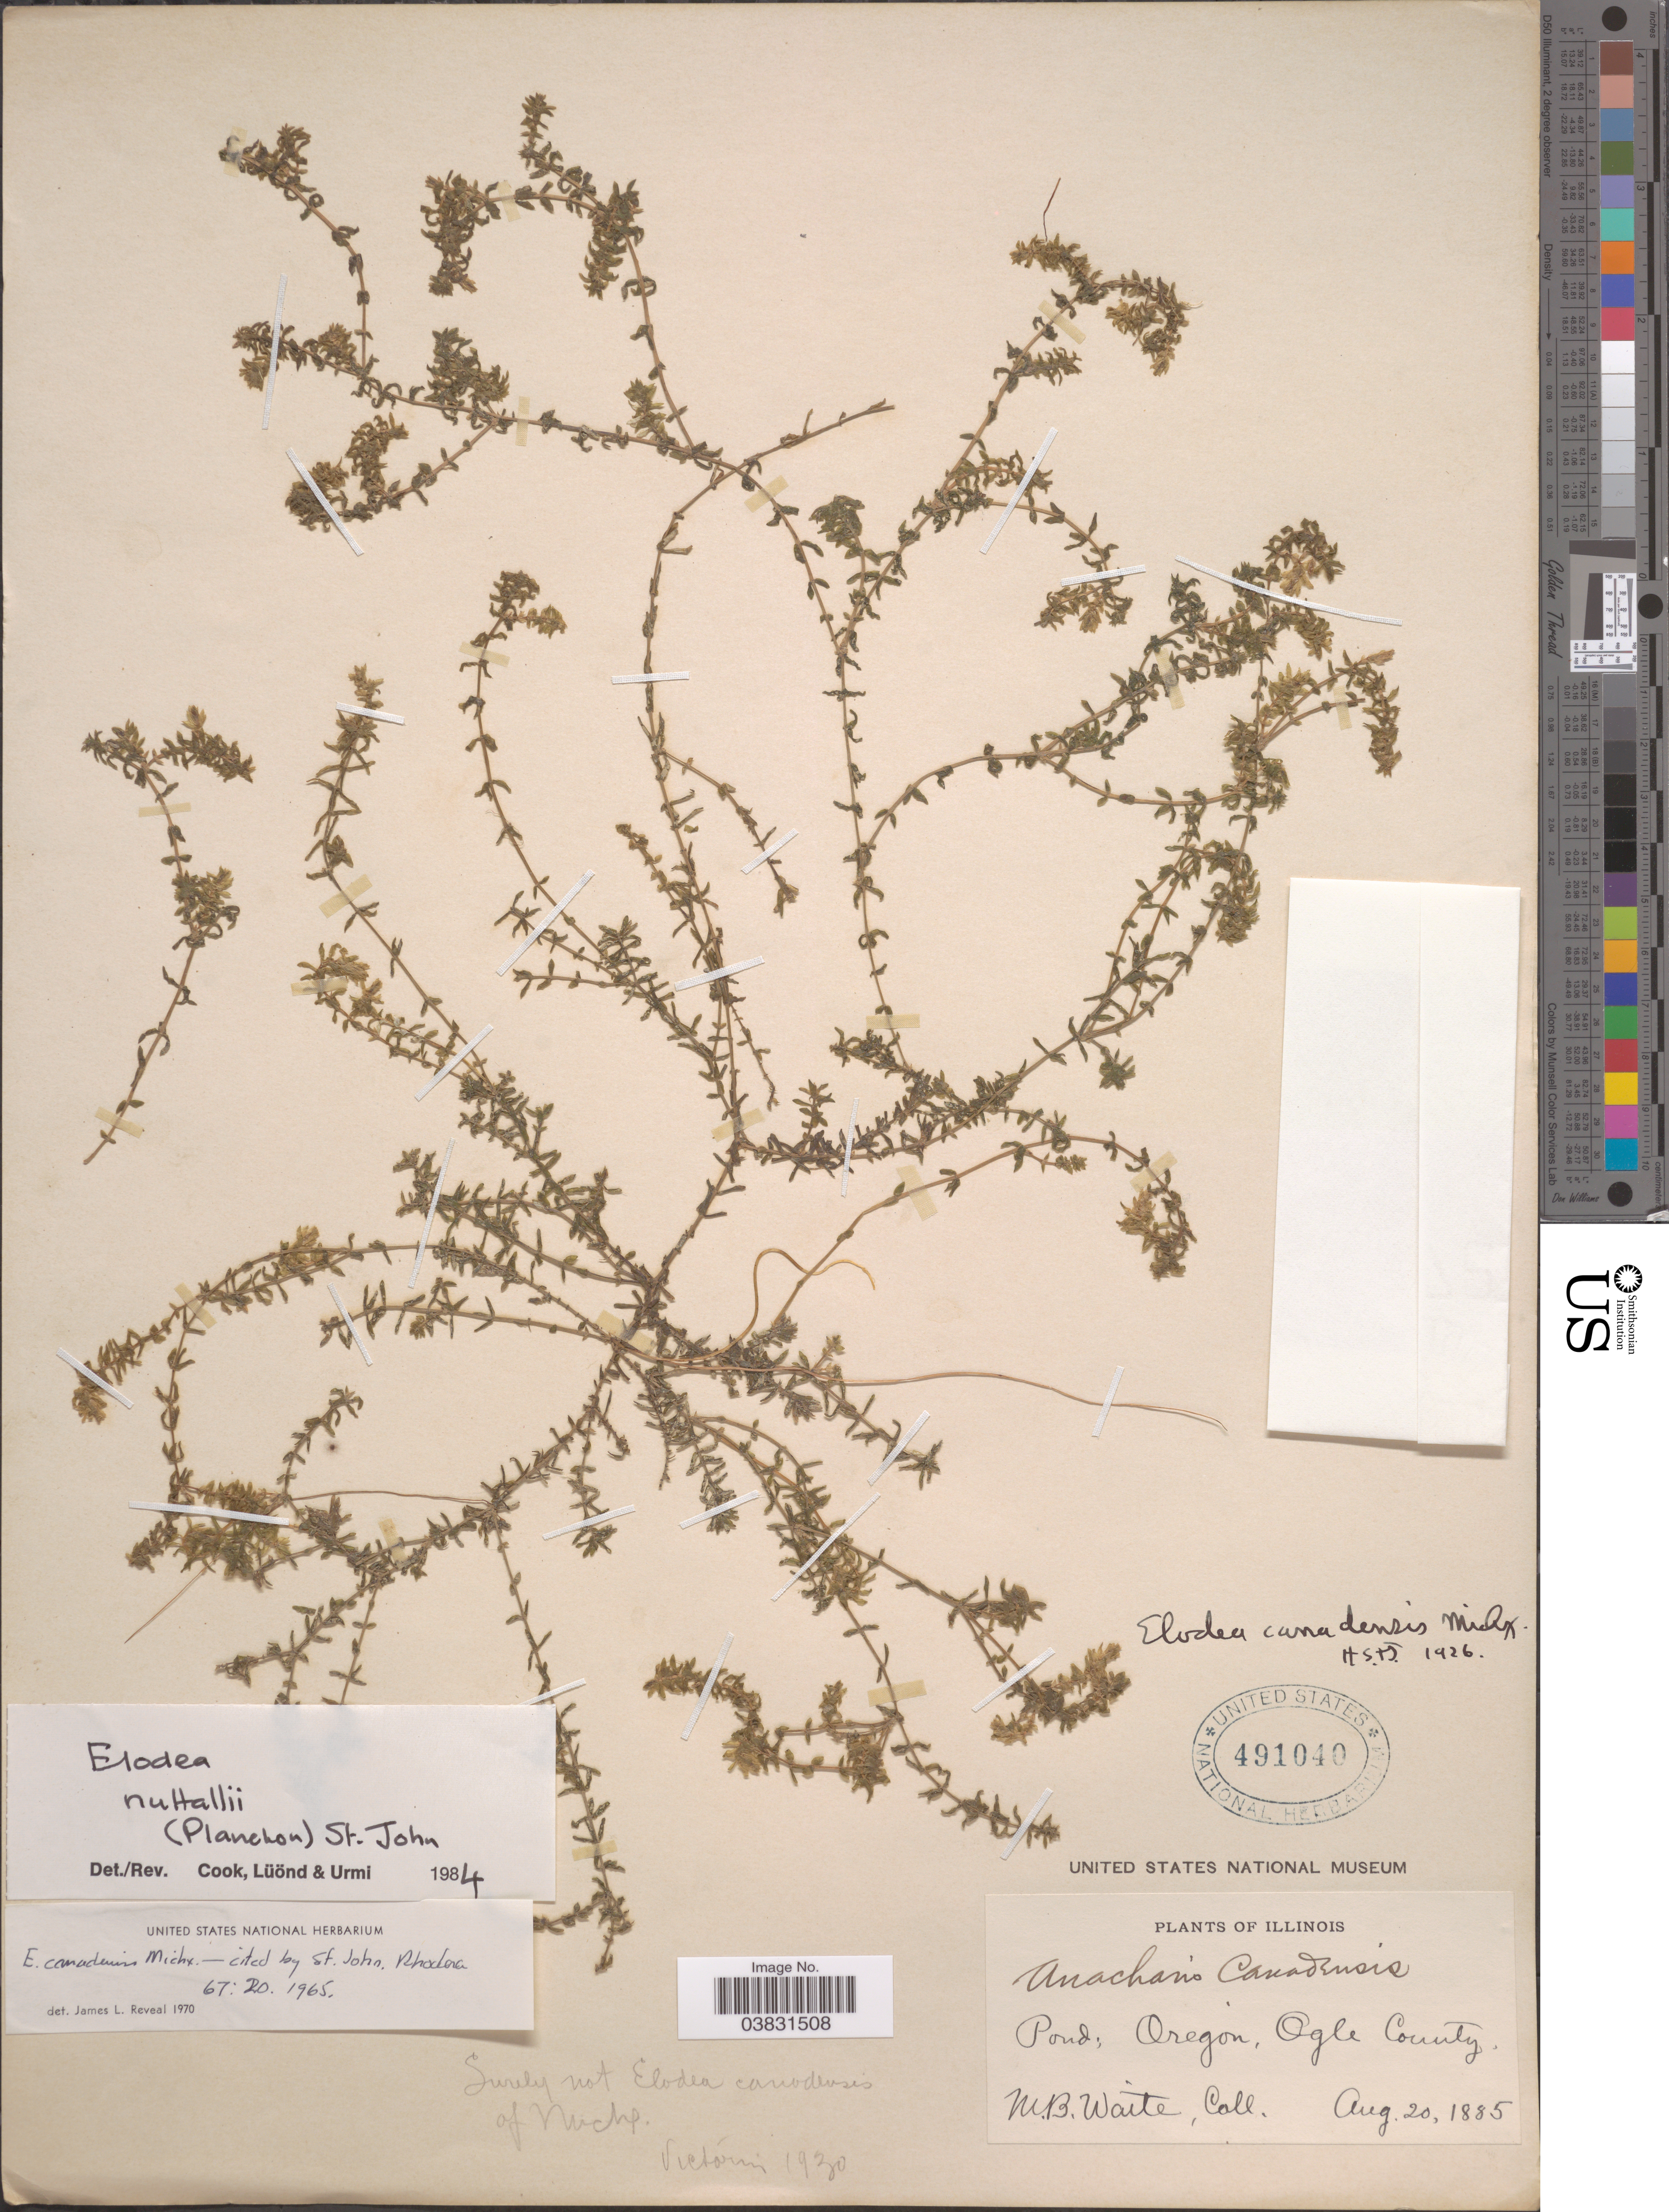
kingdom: Plantae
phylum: Tracheophyta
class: Liliopsida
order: Alismatales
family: Hydrocharitaceae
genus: Elodea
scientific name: Elodea nuttallii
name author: (Planch.) H. St. John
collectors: M. B. Waite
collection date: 1885-08-20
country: United States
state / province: Illinois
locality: Pond: Oregon, Ogle County.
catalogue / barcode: US 491040